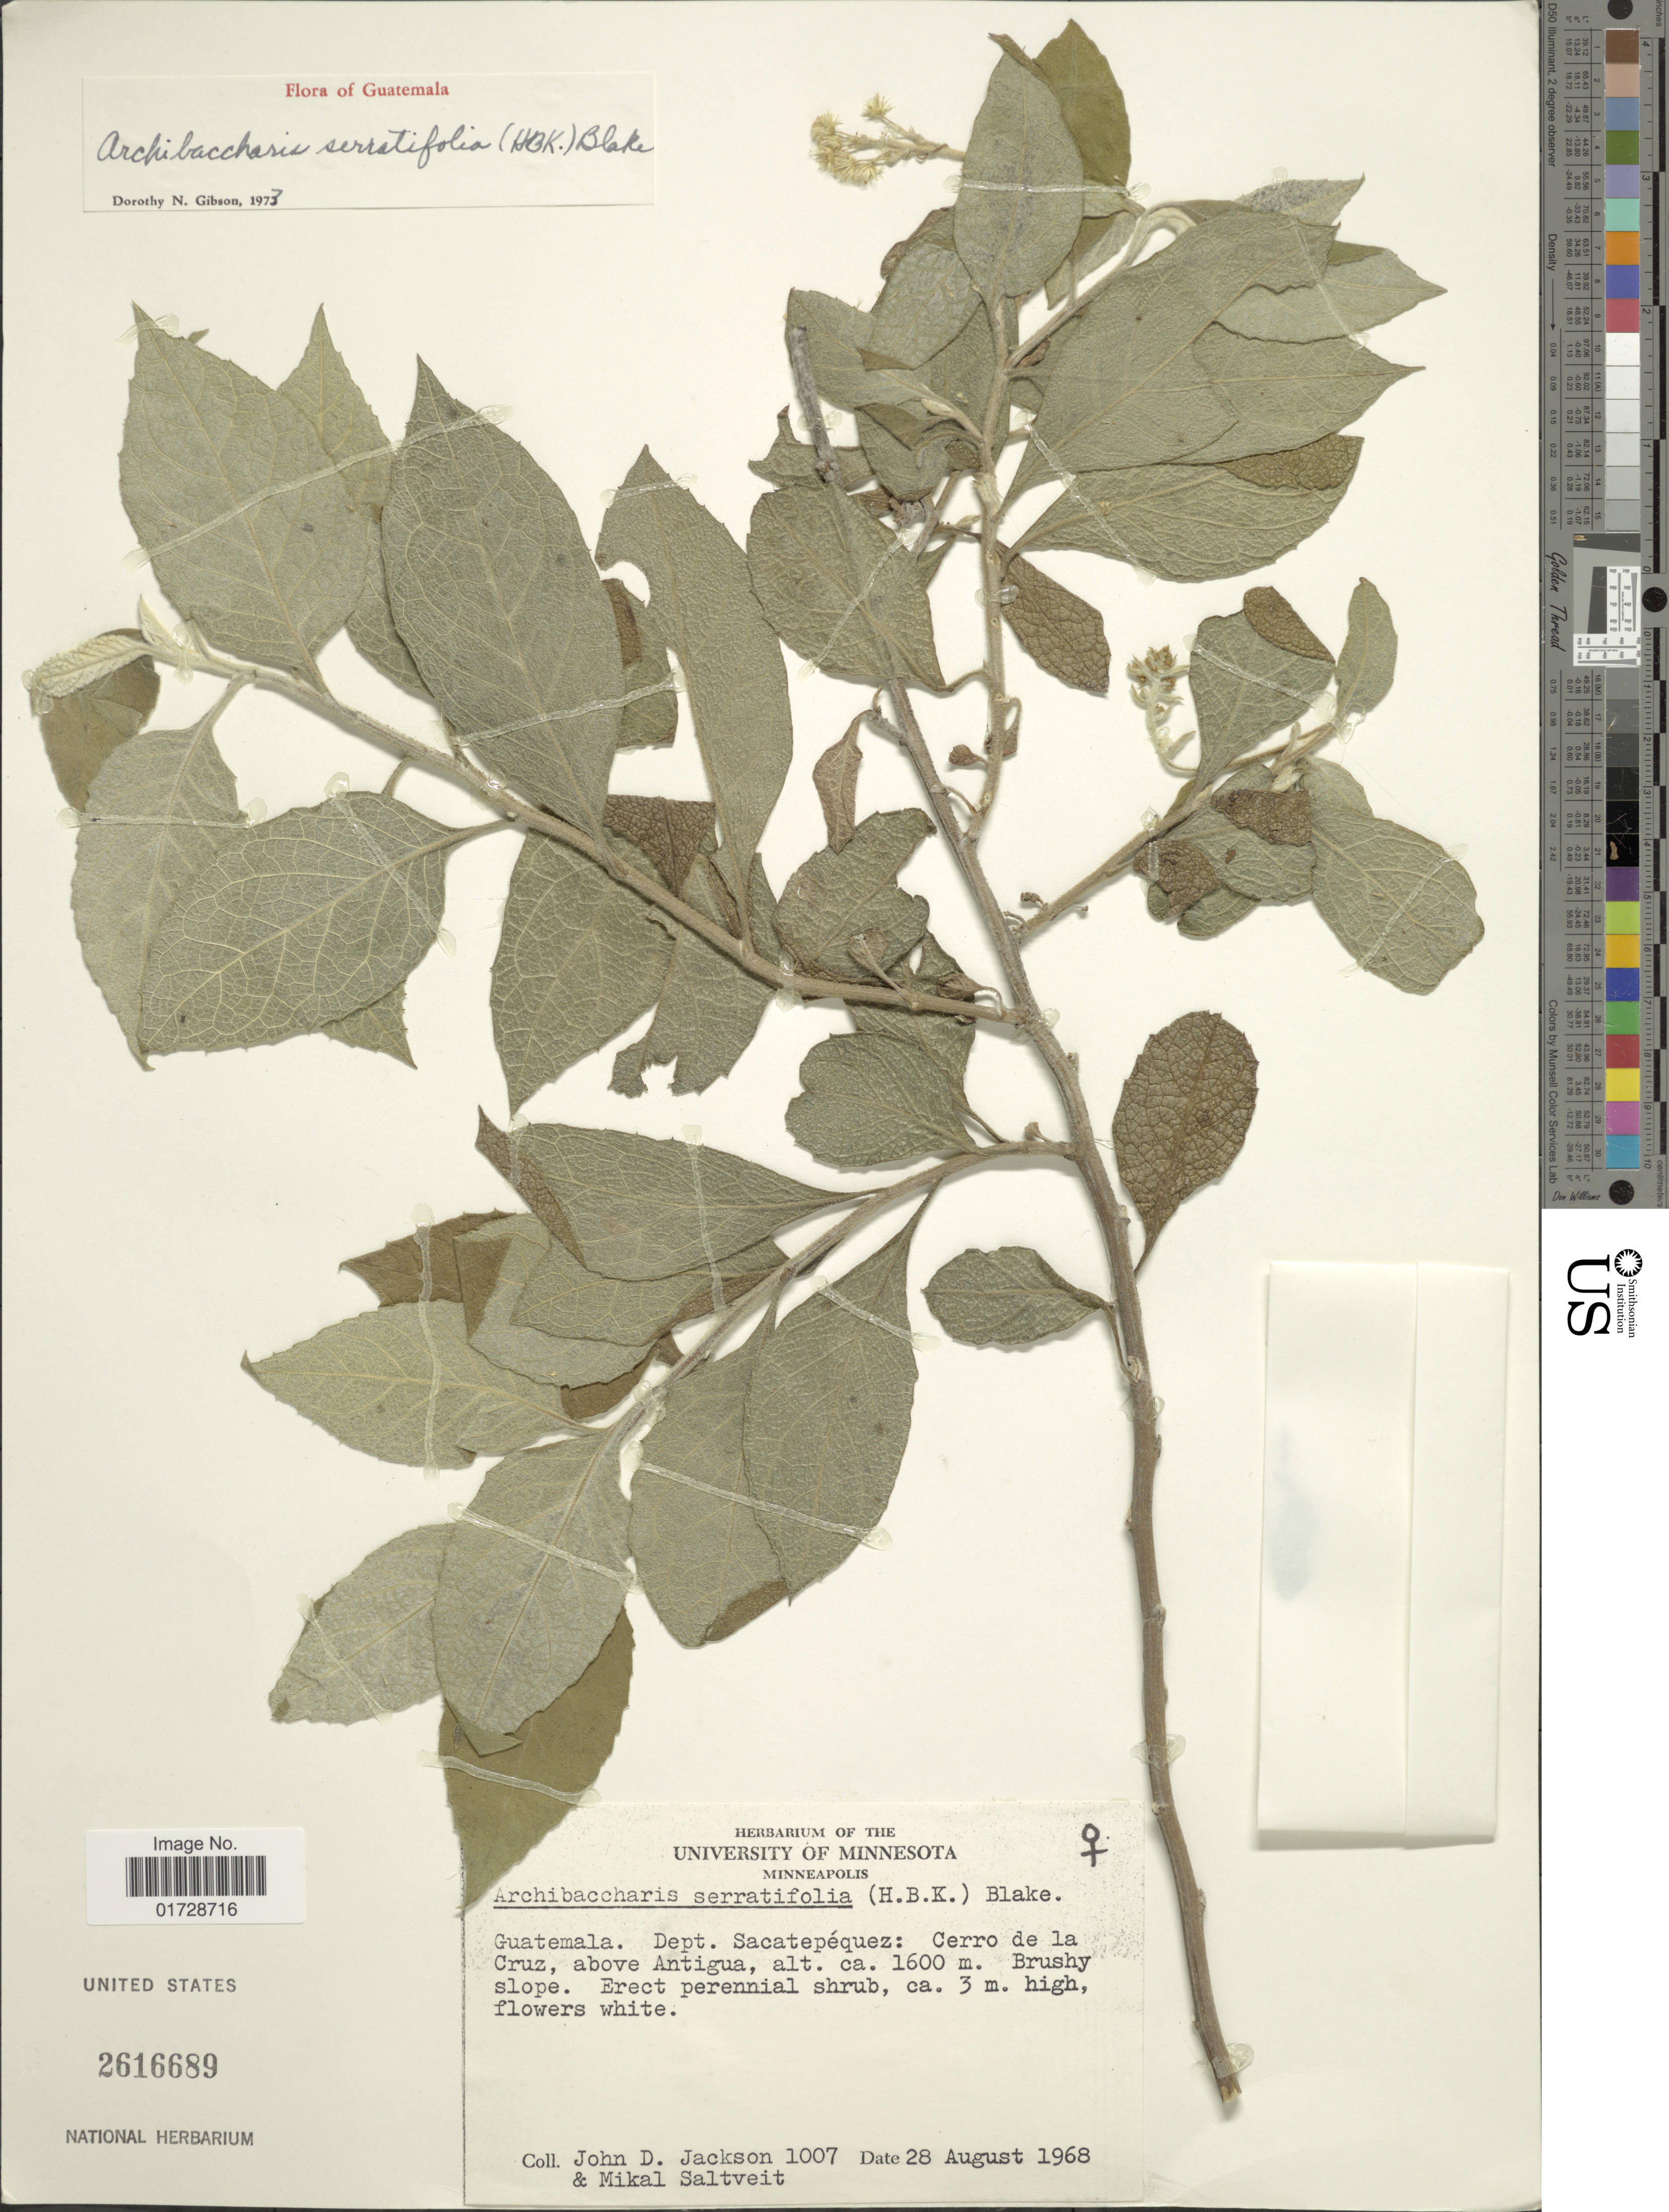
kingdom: Plantae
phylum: Tracheophyta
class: Magnoliopsida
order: Asterales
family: Asteraceae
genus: Archibaccharis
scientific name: Archibaccharis serratifolia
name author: (Kunth) S.F. Blake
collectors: J. Jackson & M. Saltveit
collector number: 1007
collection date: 1968-08-28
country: Guatemala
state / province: Sacatepéquez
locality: Cerro de la Cruz, above Antigua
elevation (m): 1600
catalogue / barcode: US 2616689